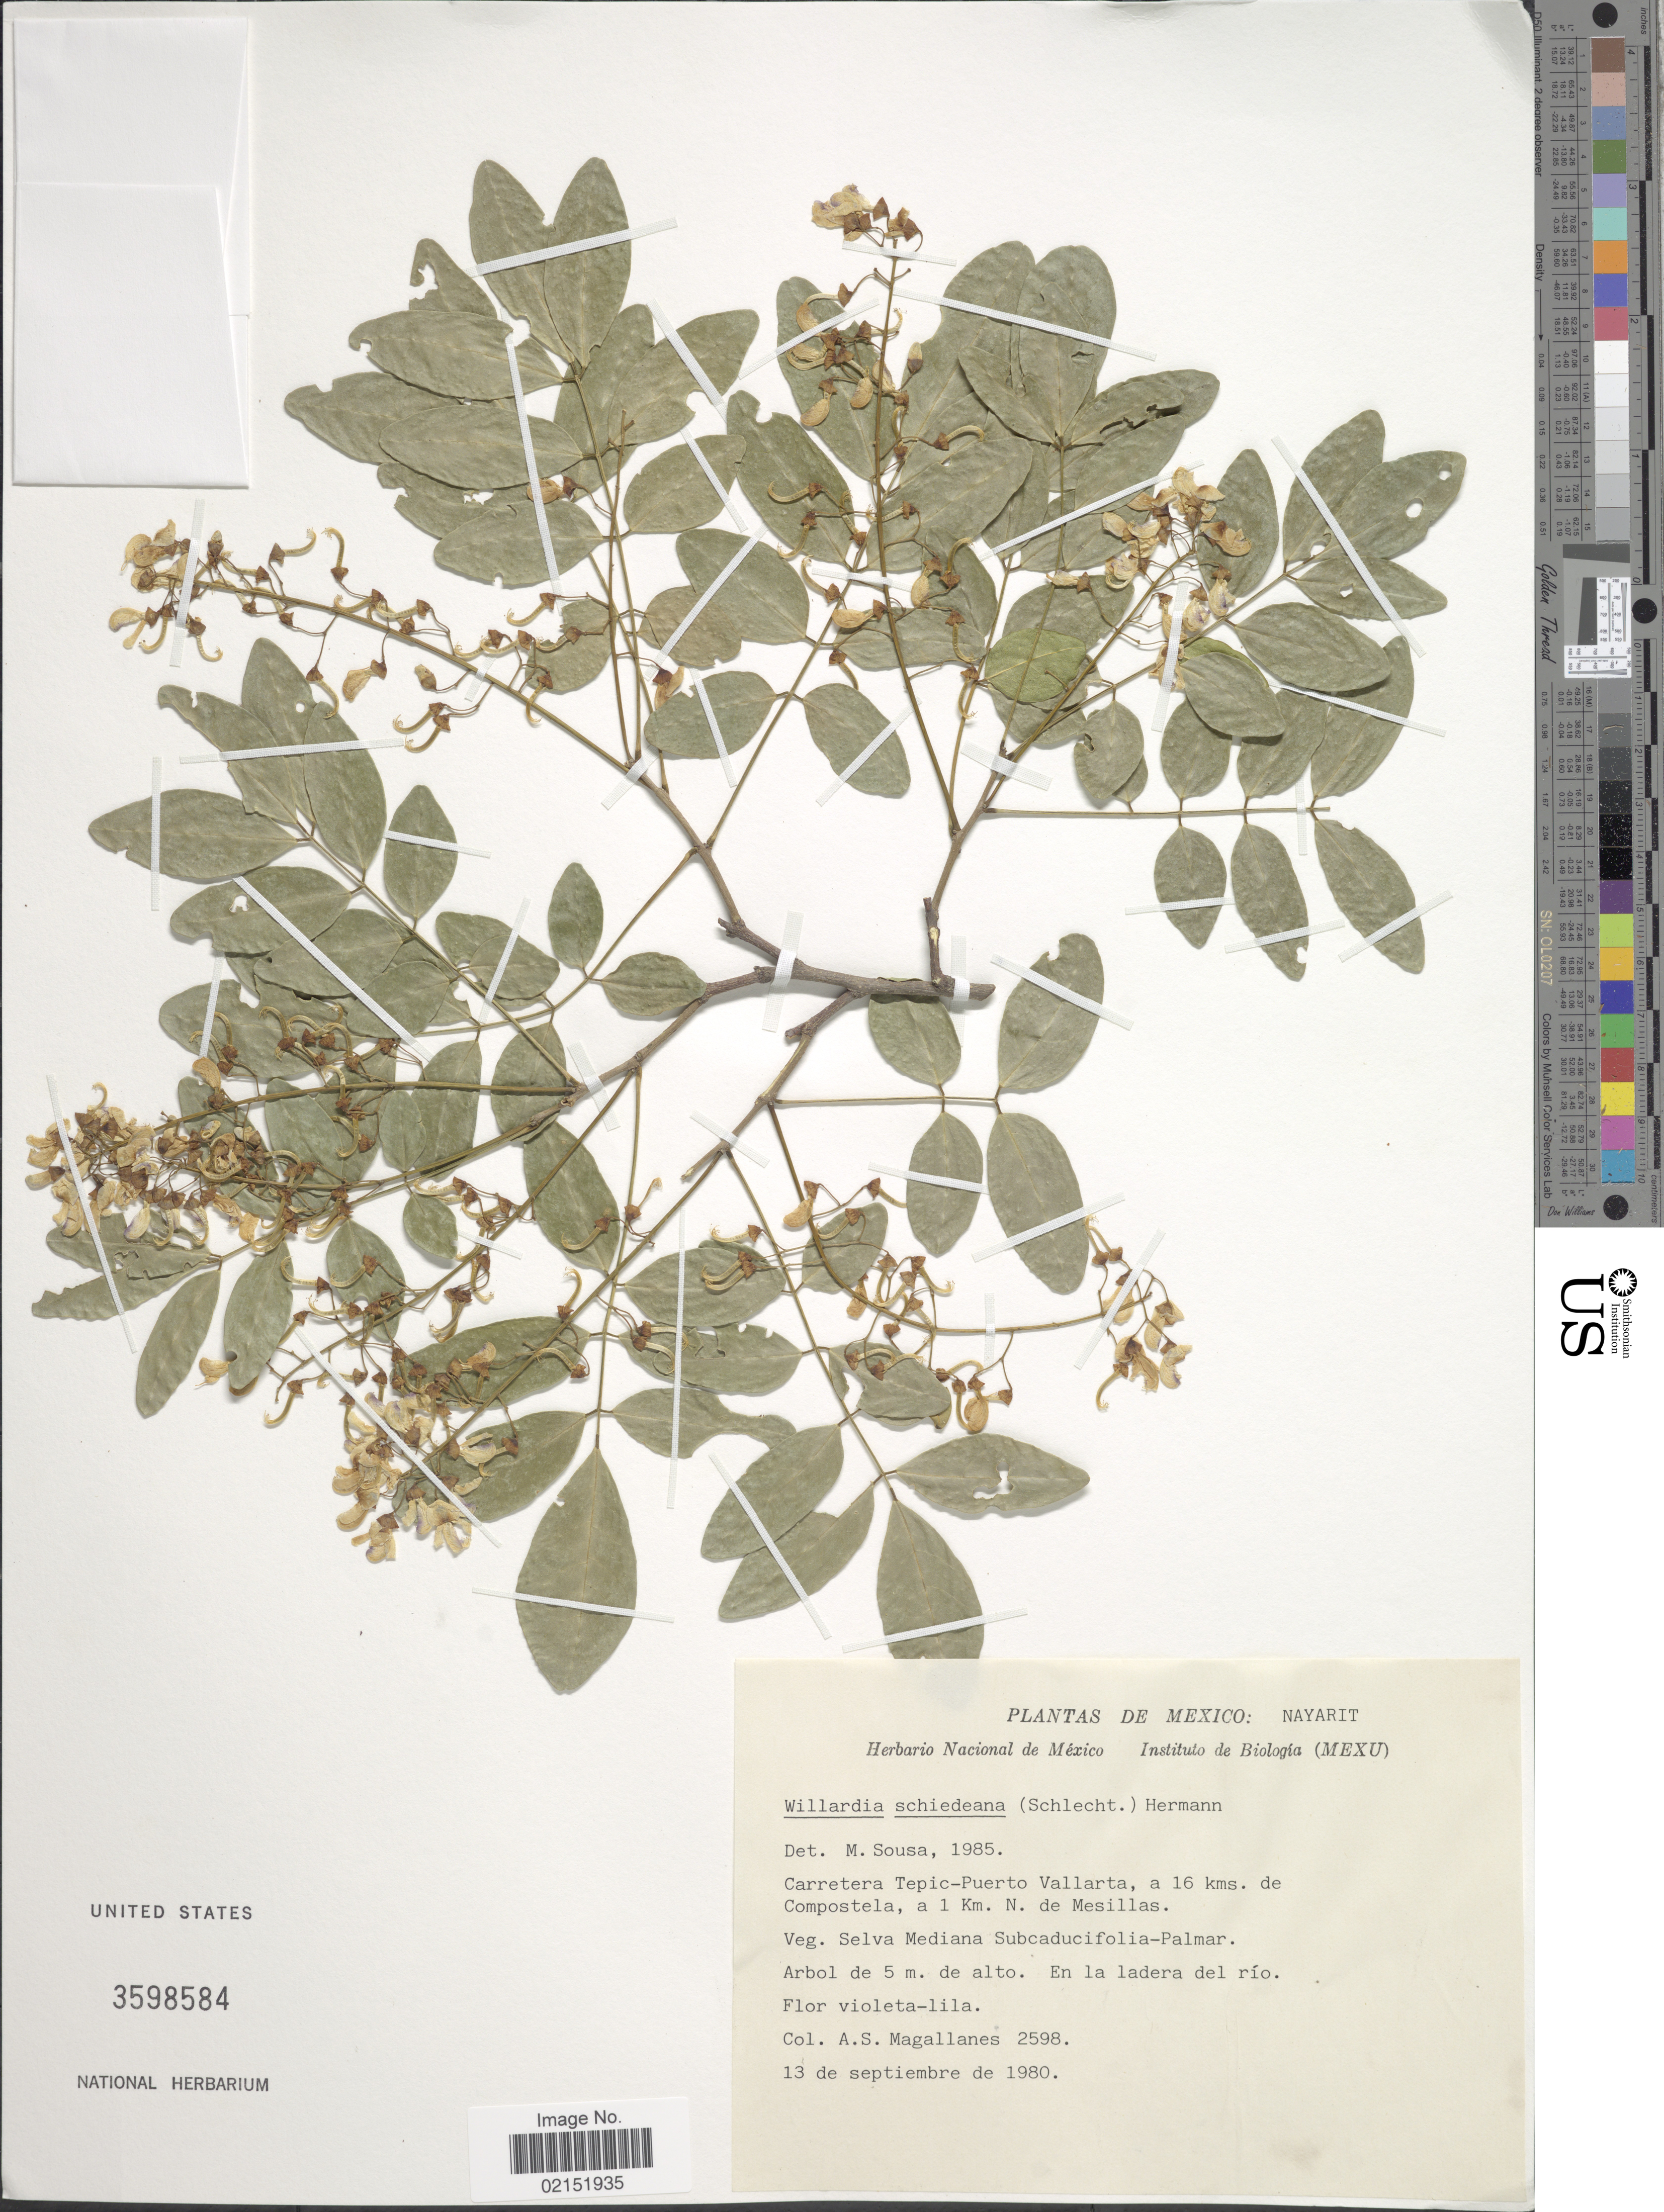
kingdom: Plantae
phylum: Tracheophyta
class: Magnoliopsida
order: Fabales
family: Fabaceae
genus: Lonchocarpus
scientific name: Lonchocarpus schiedeanus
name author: (Schltdl.) Harms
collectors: A. Magallanes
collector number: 2598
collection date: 1980-09-13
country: Mexico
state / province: Nayarit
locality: Carretera Tepic-Puerto Vallarta, a 16 kms de Compostela, a 1 km. N. de Mesillas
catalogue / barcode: US 3598584